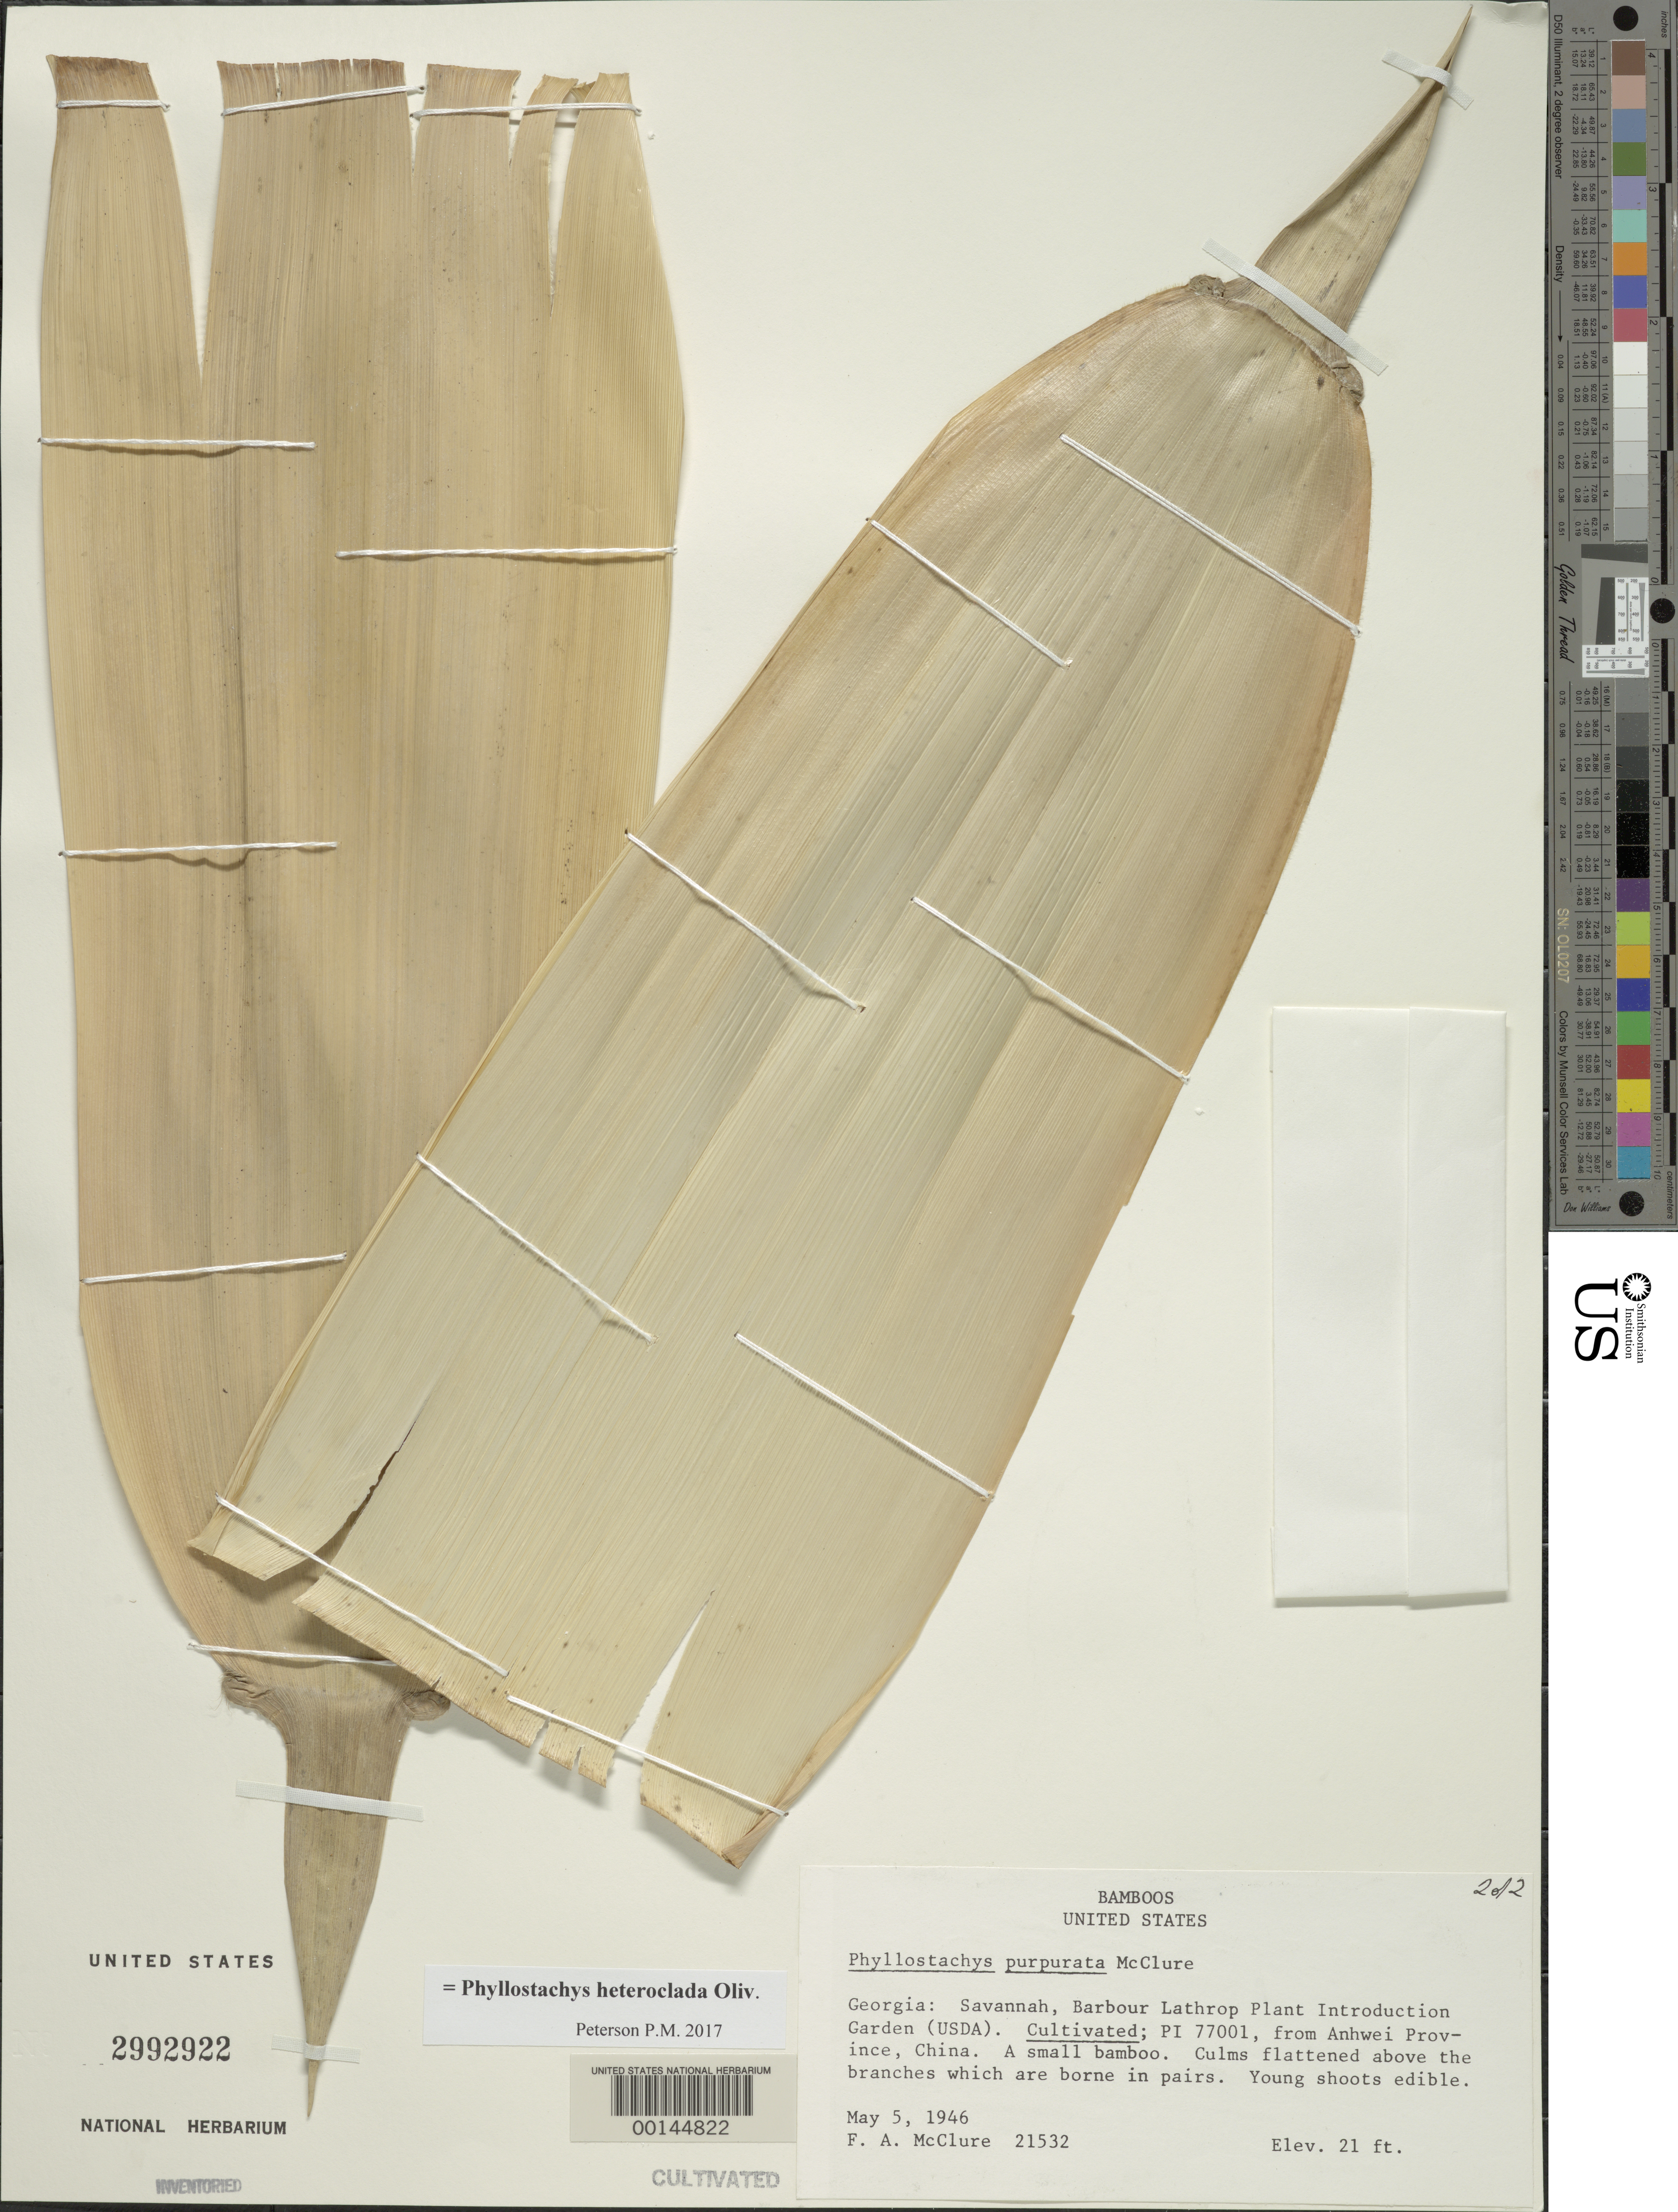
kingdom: Plantae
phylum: Tracheophyta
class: Liliopsida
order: Poales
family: Poaceae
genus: Phyllostachys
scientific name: Phyllostachys heteroclada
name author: Oliv.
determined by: Poaceae Reorganization Project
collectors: F. A. McClure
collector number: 21532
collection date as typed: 05 May 1946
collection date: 1946-05-05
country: United States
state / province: Georgia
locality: Savannah, Barbour Lathrop Plant Introduction Garden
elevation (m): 6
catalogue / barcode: US 2992922